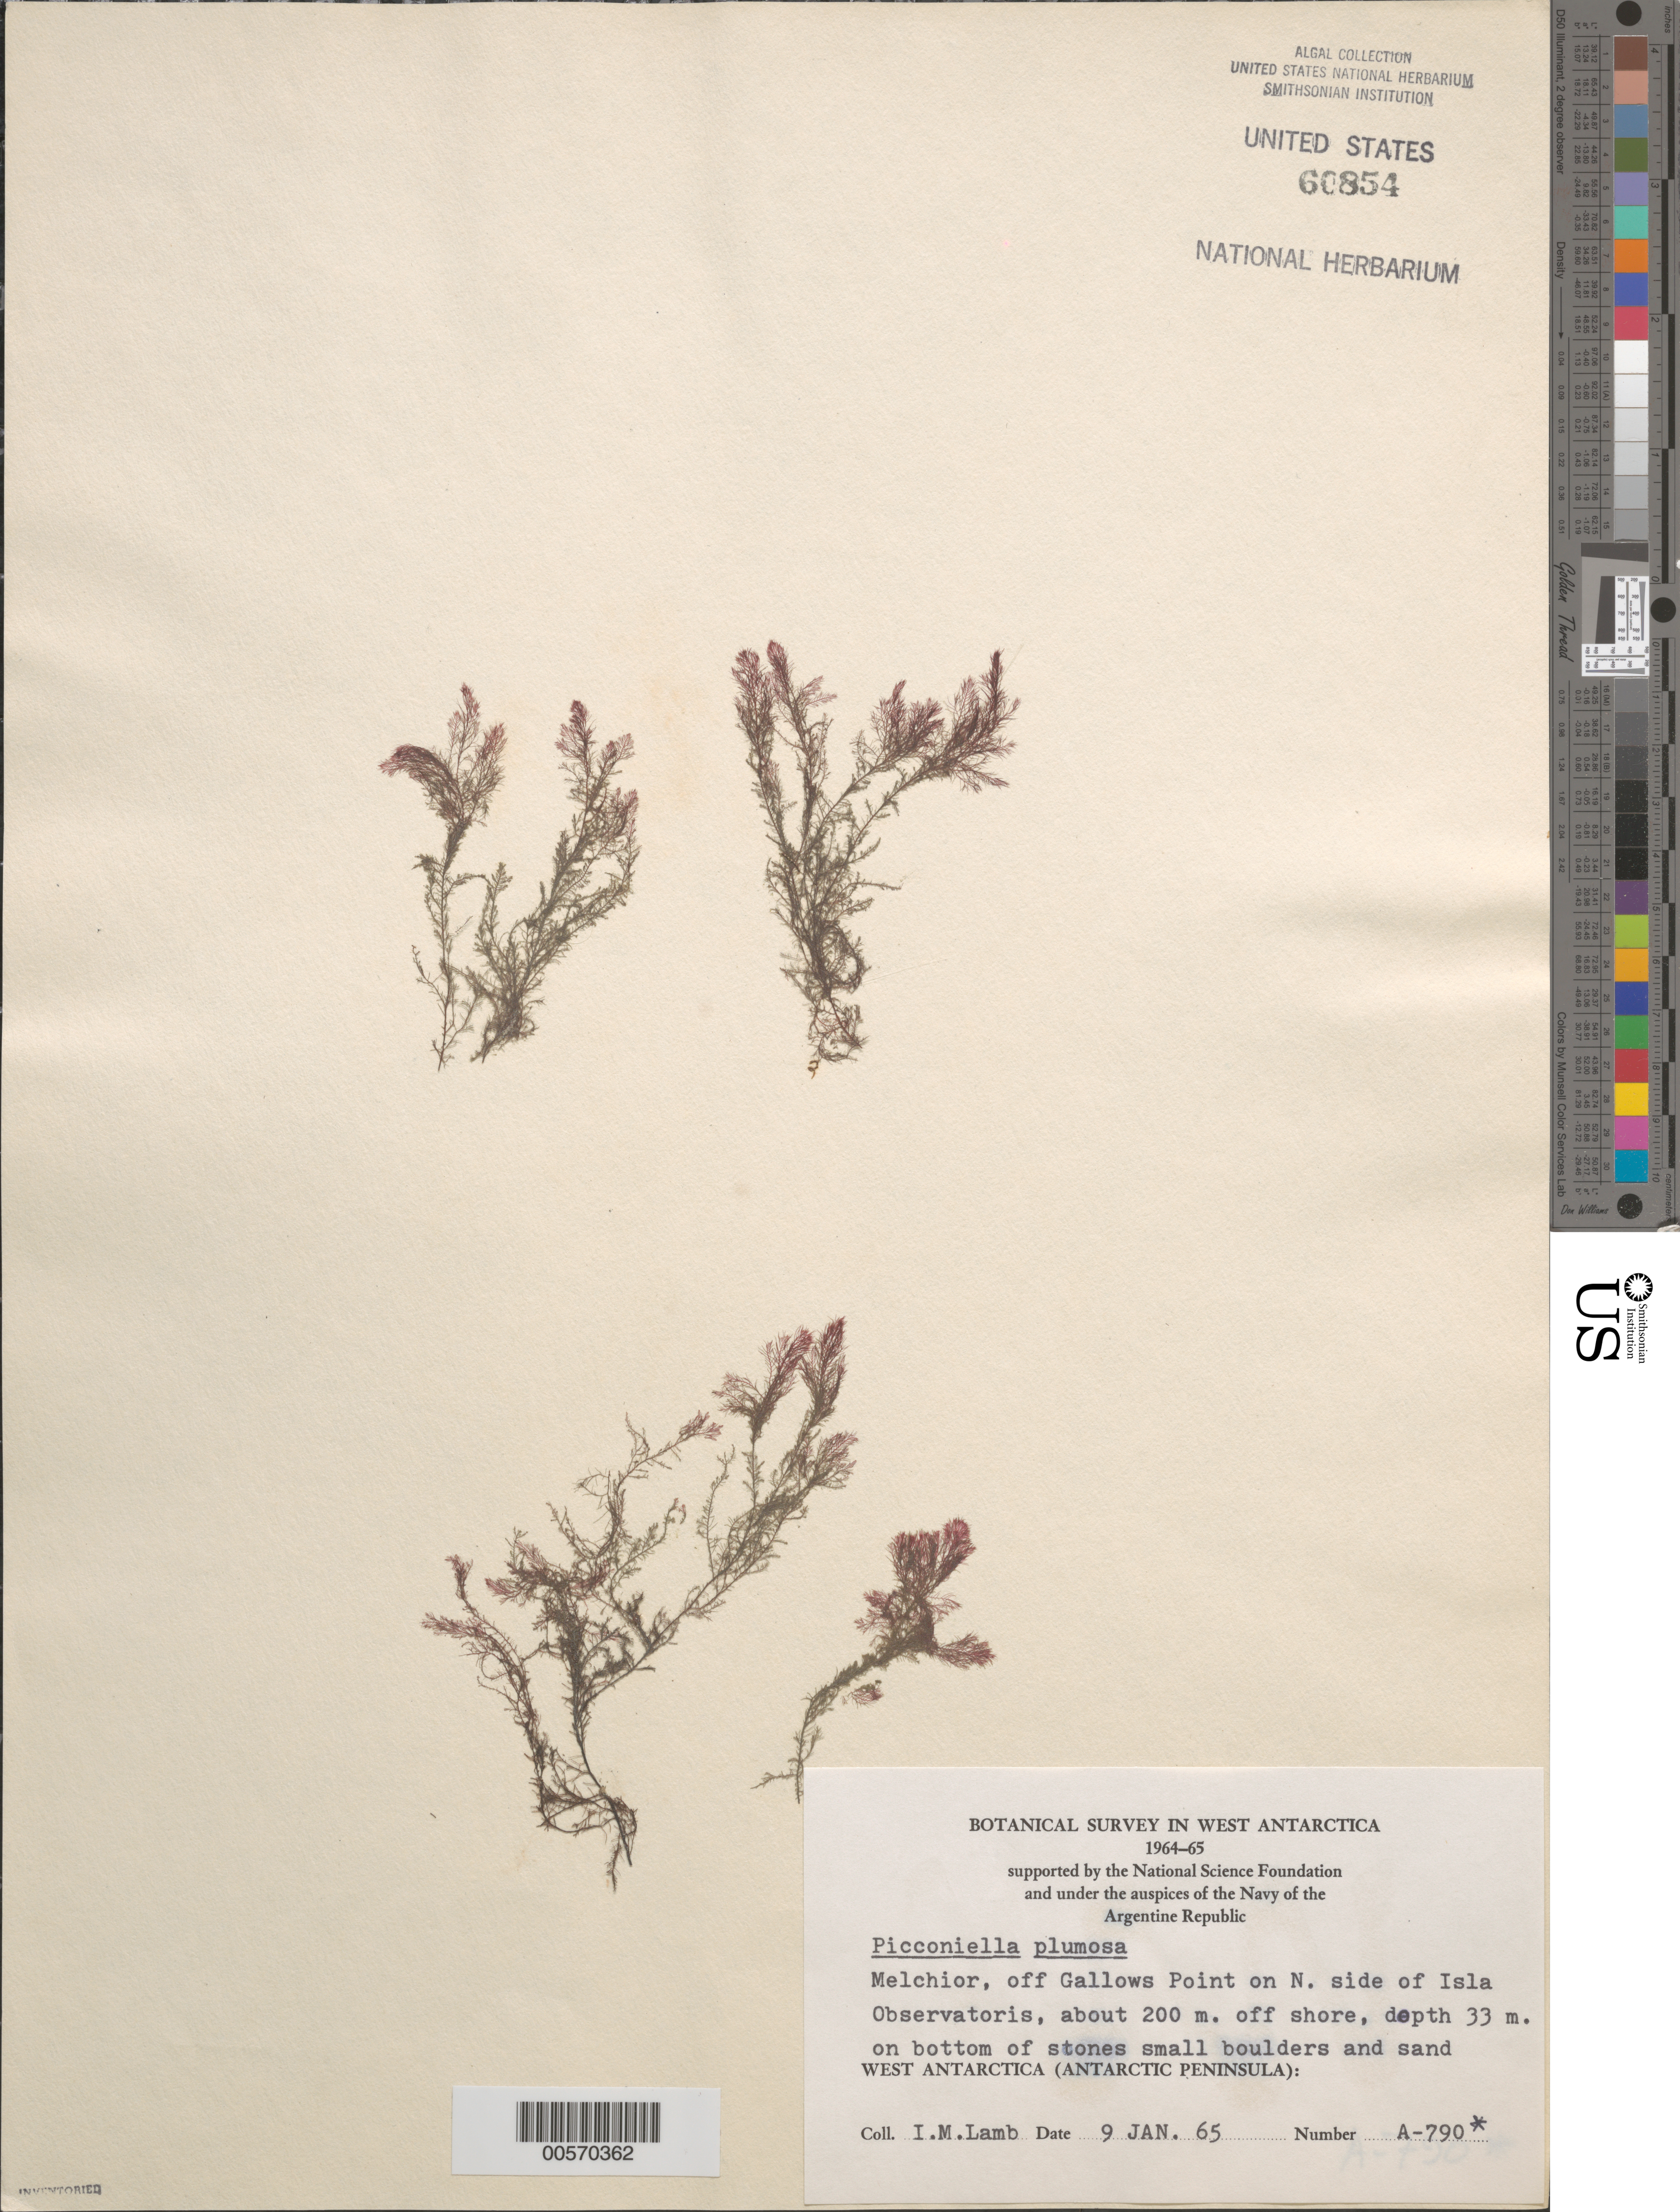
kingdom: Plantae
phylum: Rhodophyta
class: Florideophyceae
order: Ceramiales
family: Rhodomelaceae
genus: Picconiella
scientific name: Picconiella plumosa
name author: (Kylin) De Toni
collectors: I. M. Lamb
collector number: A-790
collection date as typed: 09 Jan 1965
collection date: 1965-01-09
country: Antarctica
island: Gamma Island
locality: Off Gallows Point, Palmer Archipelago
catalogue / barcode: US 60854